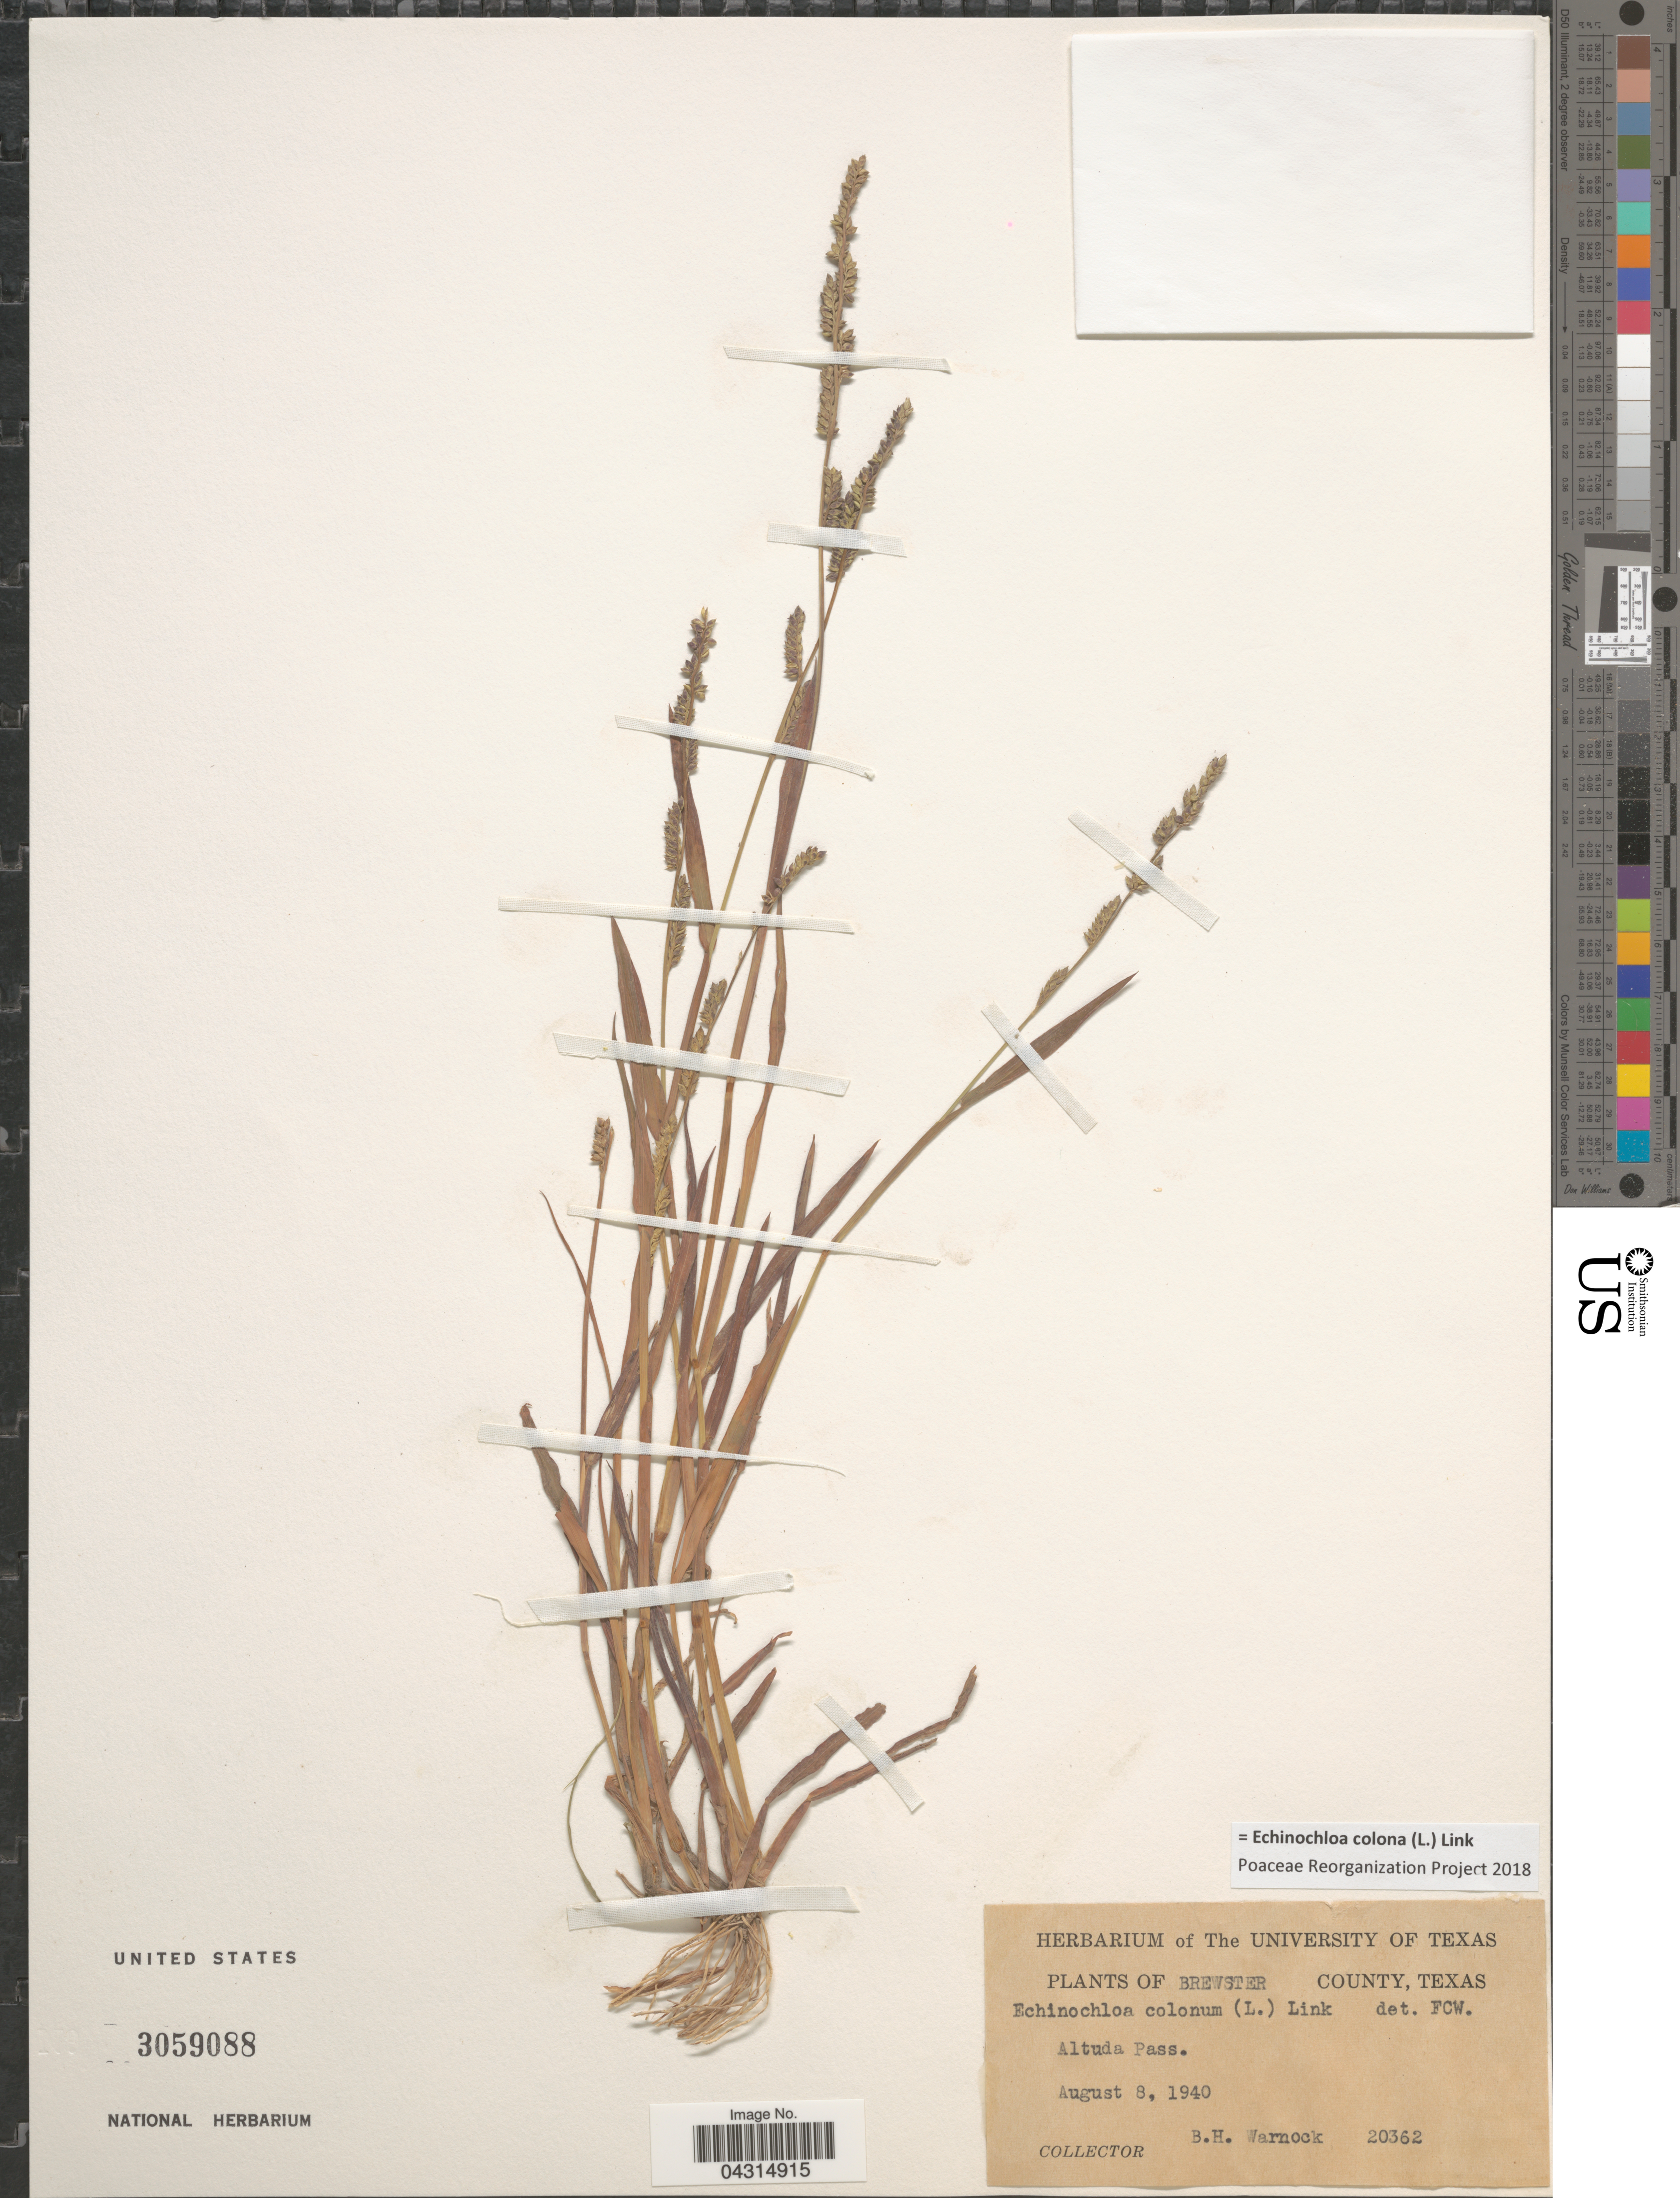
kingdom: Plantae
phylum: Tracheophyta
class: Liliopsida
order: Poales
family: Poaceae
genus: Echinochloa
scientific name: Echinochloa colona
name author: (L.) Link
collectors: B. H. Warnock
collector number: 20362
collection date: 1940-08-08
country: United States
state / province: Texas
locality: Brewster County. Altuda Pass.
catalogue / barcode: US 3059088